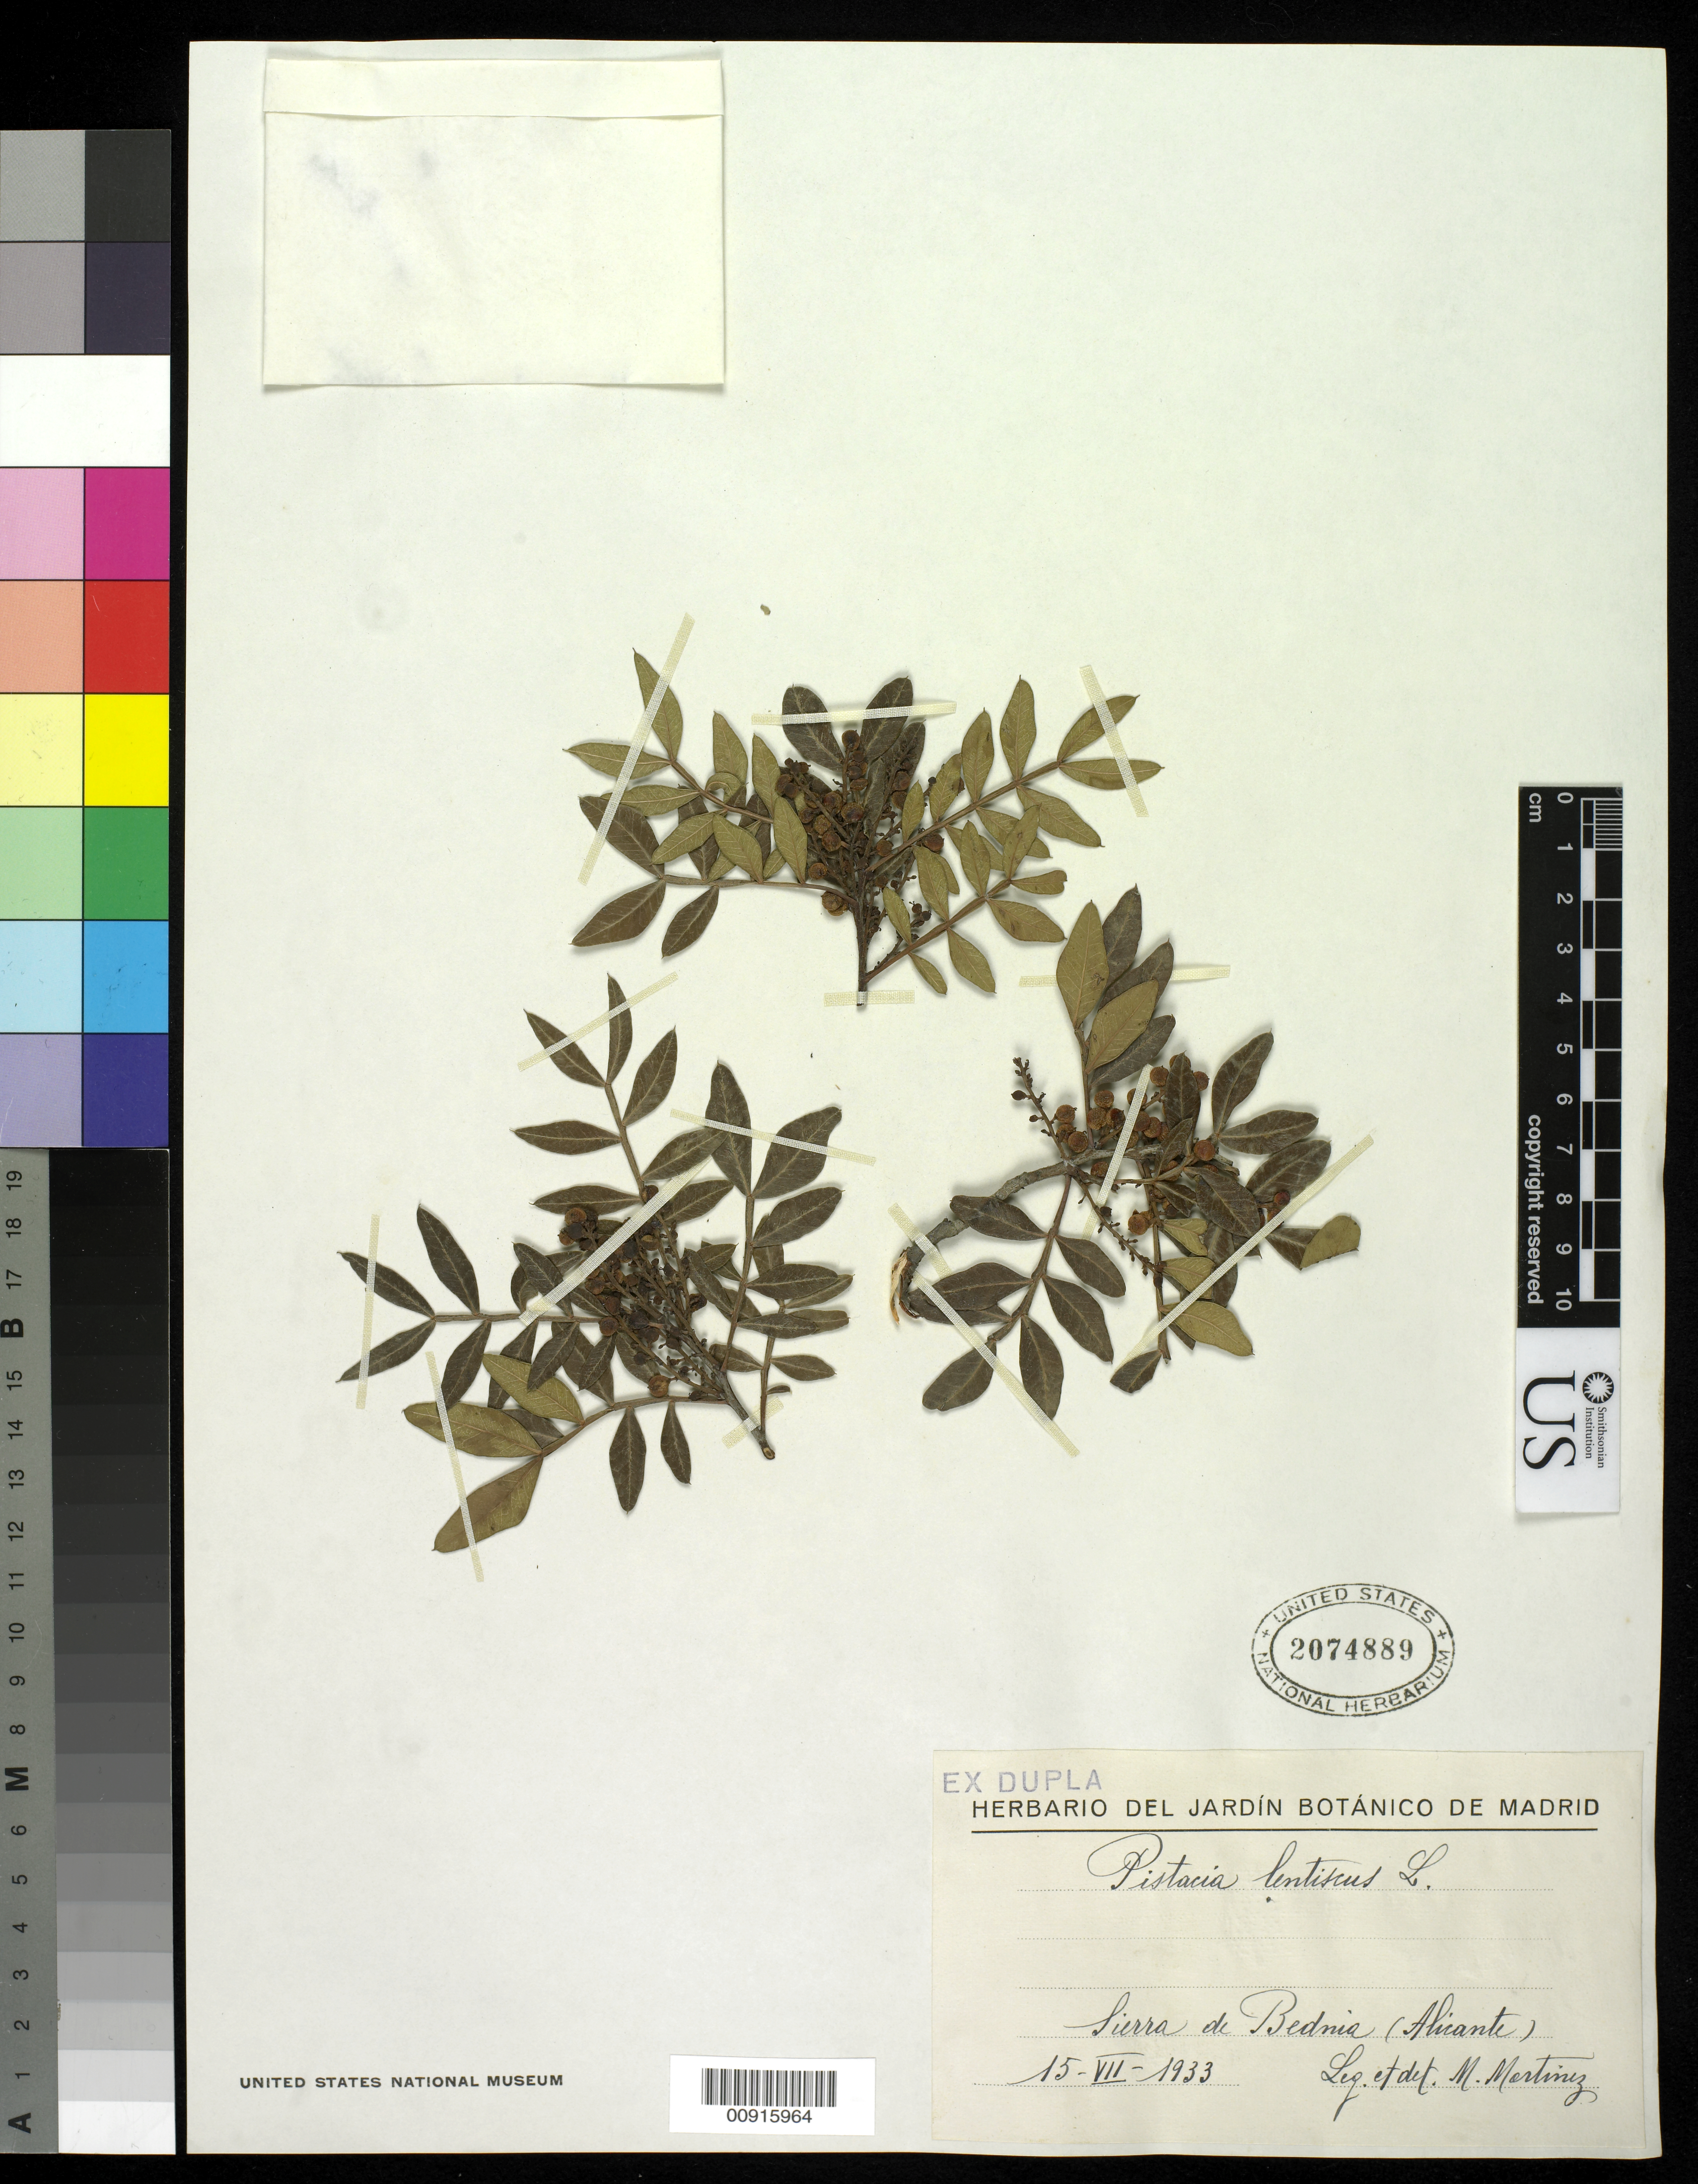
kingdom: Plantae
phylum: Tracheophyta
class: Magnoliopsida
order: Sapindales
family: Anacardiaceae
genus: Pistacia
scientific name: Pistacia lentiscus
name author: L.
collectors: M. Martínez M.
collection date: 1933-07-15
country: Spain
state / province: Valenciana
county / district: Alicante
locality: Sierra de Bednia (Alicante)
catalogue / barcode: US 2074889